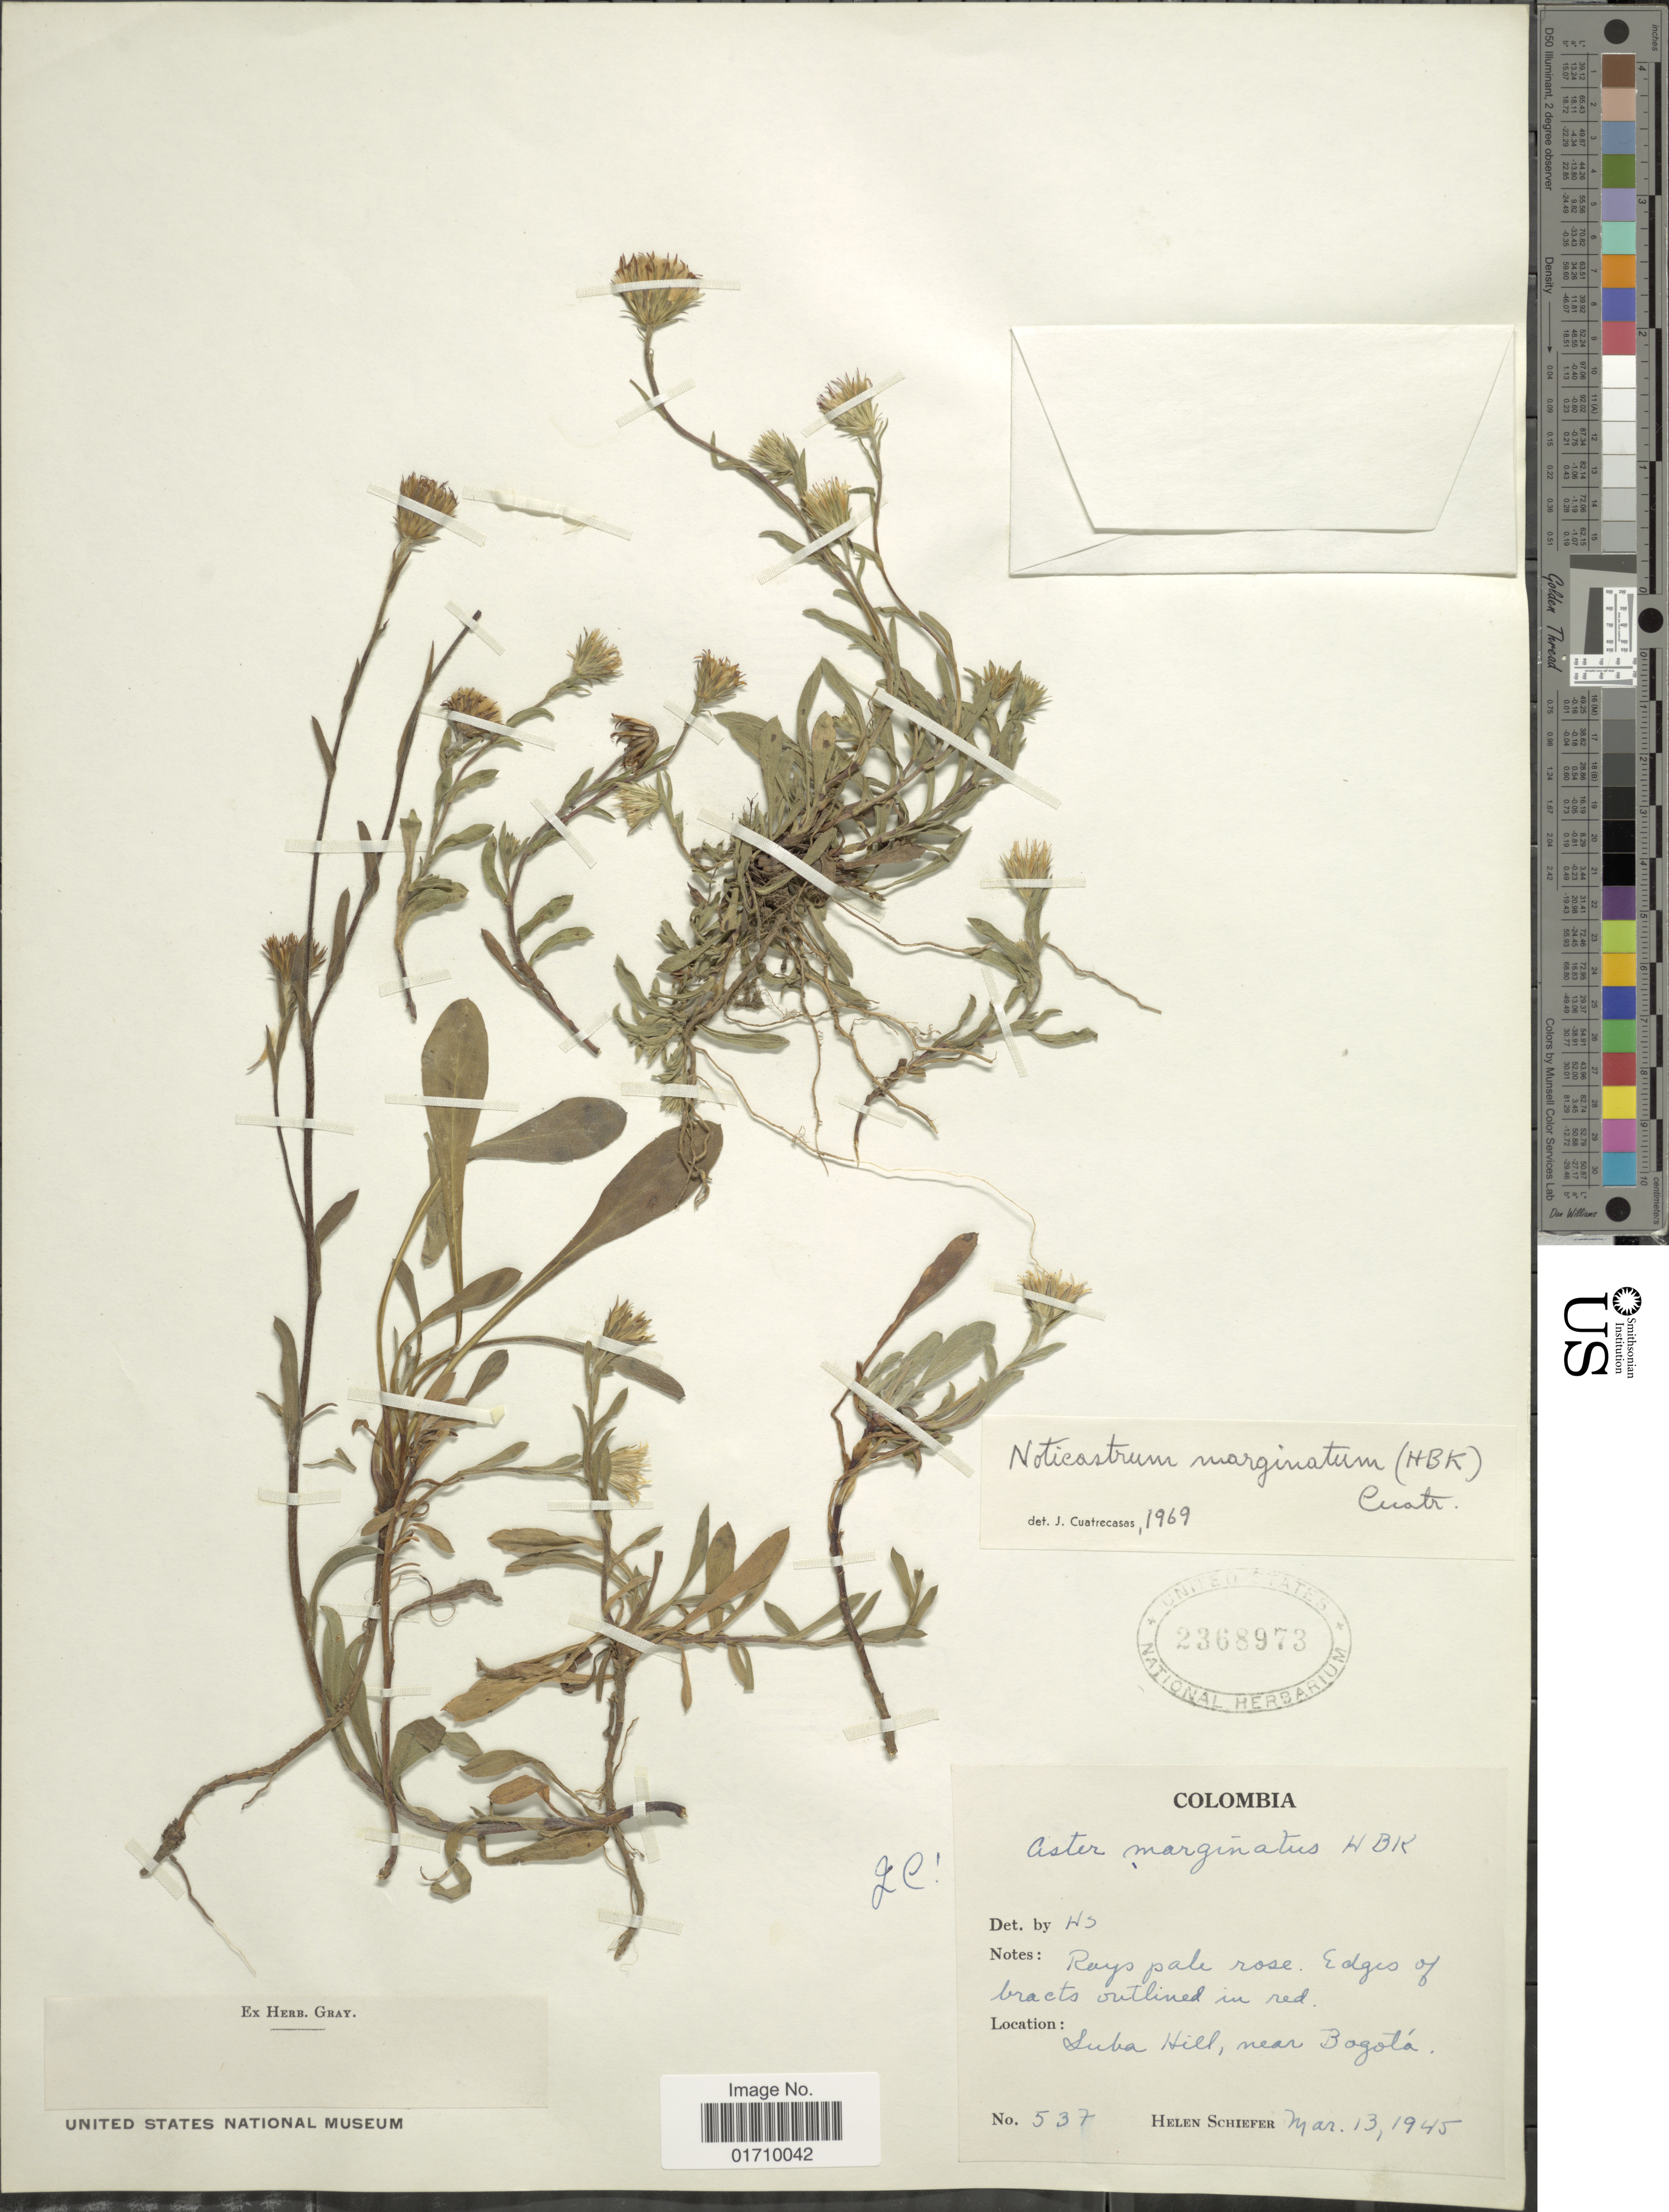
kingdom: Plantae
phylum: Tracheophyta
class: Magnoliopsida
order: Asterales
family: Asteraceae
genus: Noticastrum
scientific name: Noticastrum marginatum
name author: (Kunth) Cuatrec.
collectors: H. Schiefer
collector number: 537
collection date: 1945-03-13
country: Colombia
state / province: Bogota D.C.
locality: Suba Hill, near Bogota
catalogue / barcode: US 2368973